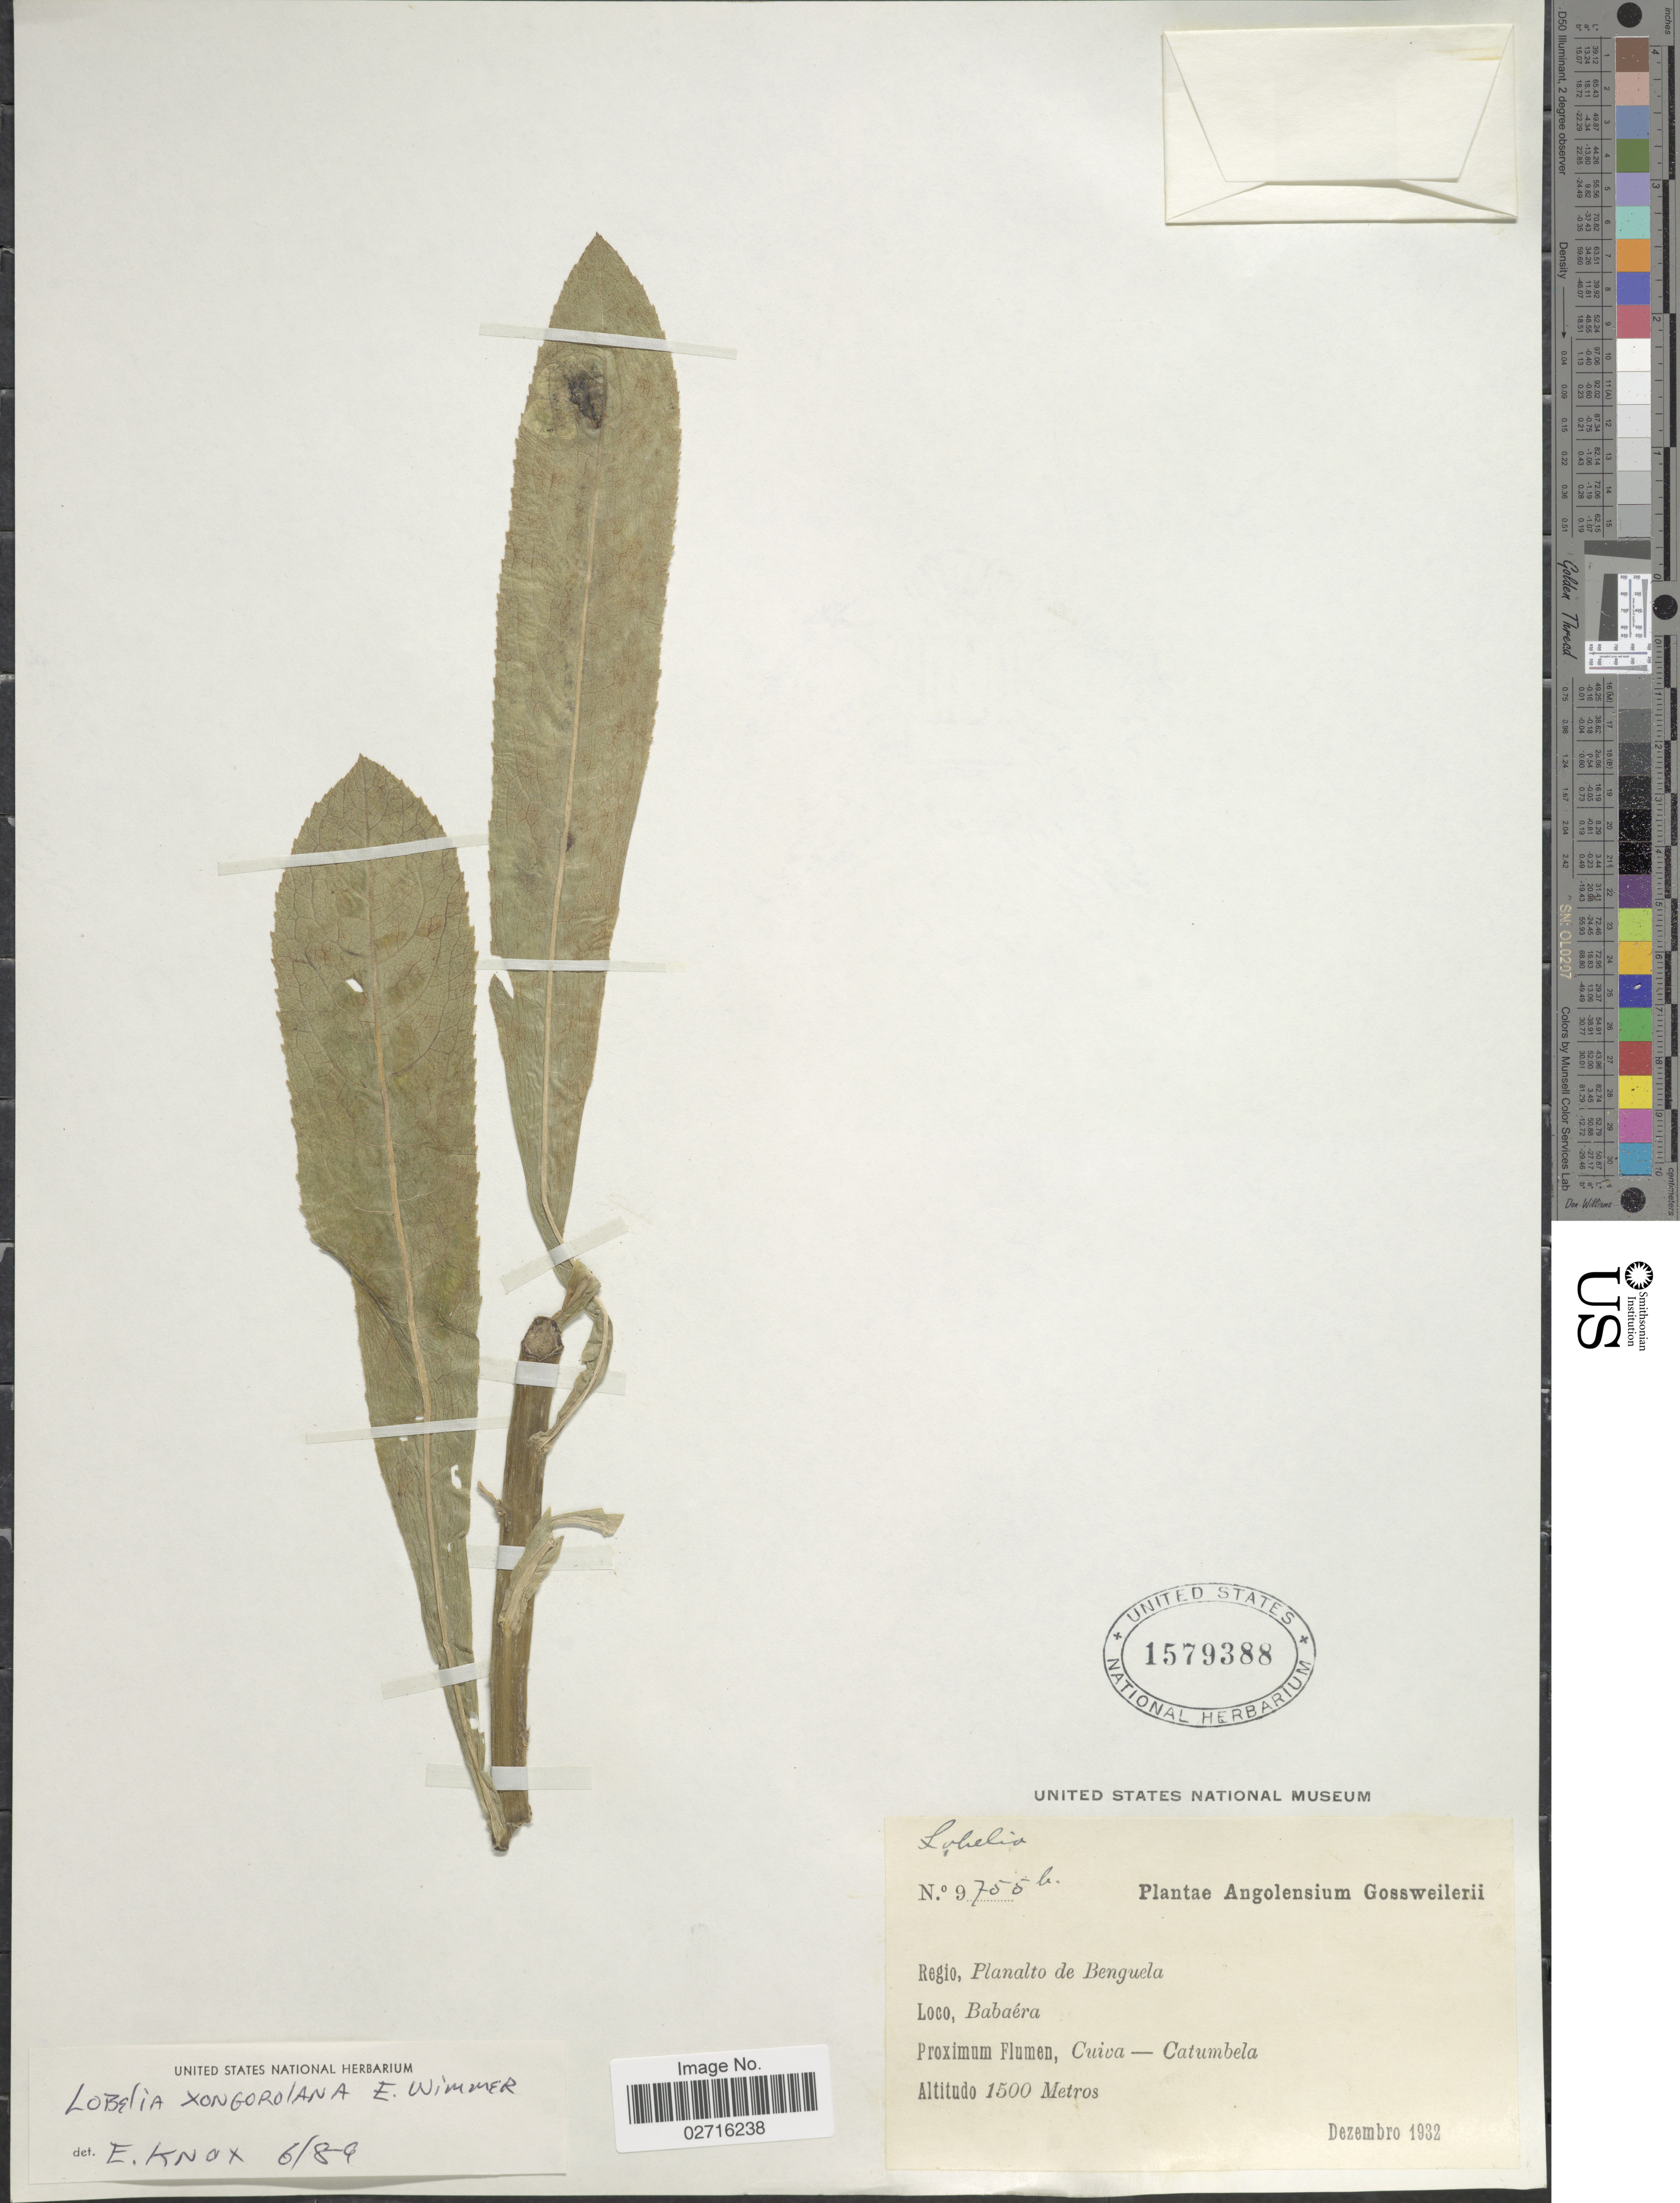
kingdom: Plantae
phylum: Tracheophyta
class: Magnoliopsida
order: Asterales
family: Campanulaceae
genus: Lobelia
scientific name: Lobelia xongorolana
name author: E. Wimm.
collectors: -. Gossweiler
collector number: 9755b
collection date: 1932-12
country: Angola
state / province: Benguela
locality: Babaéra, Cuiva - Catumbela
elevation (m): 1500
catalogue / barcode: US 1579388